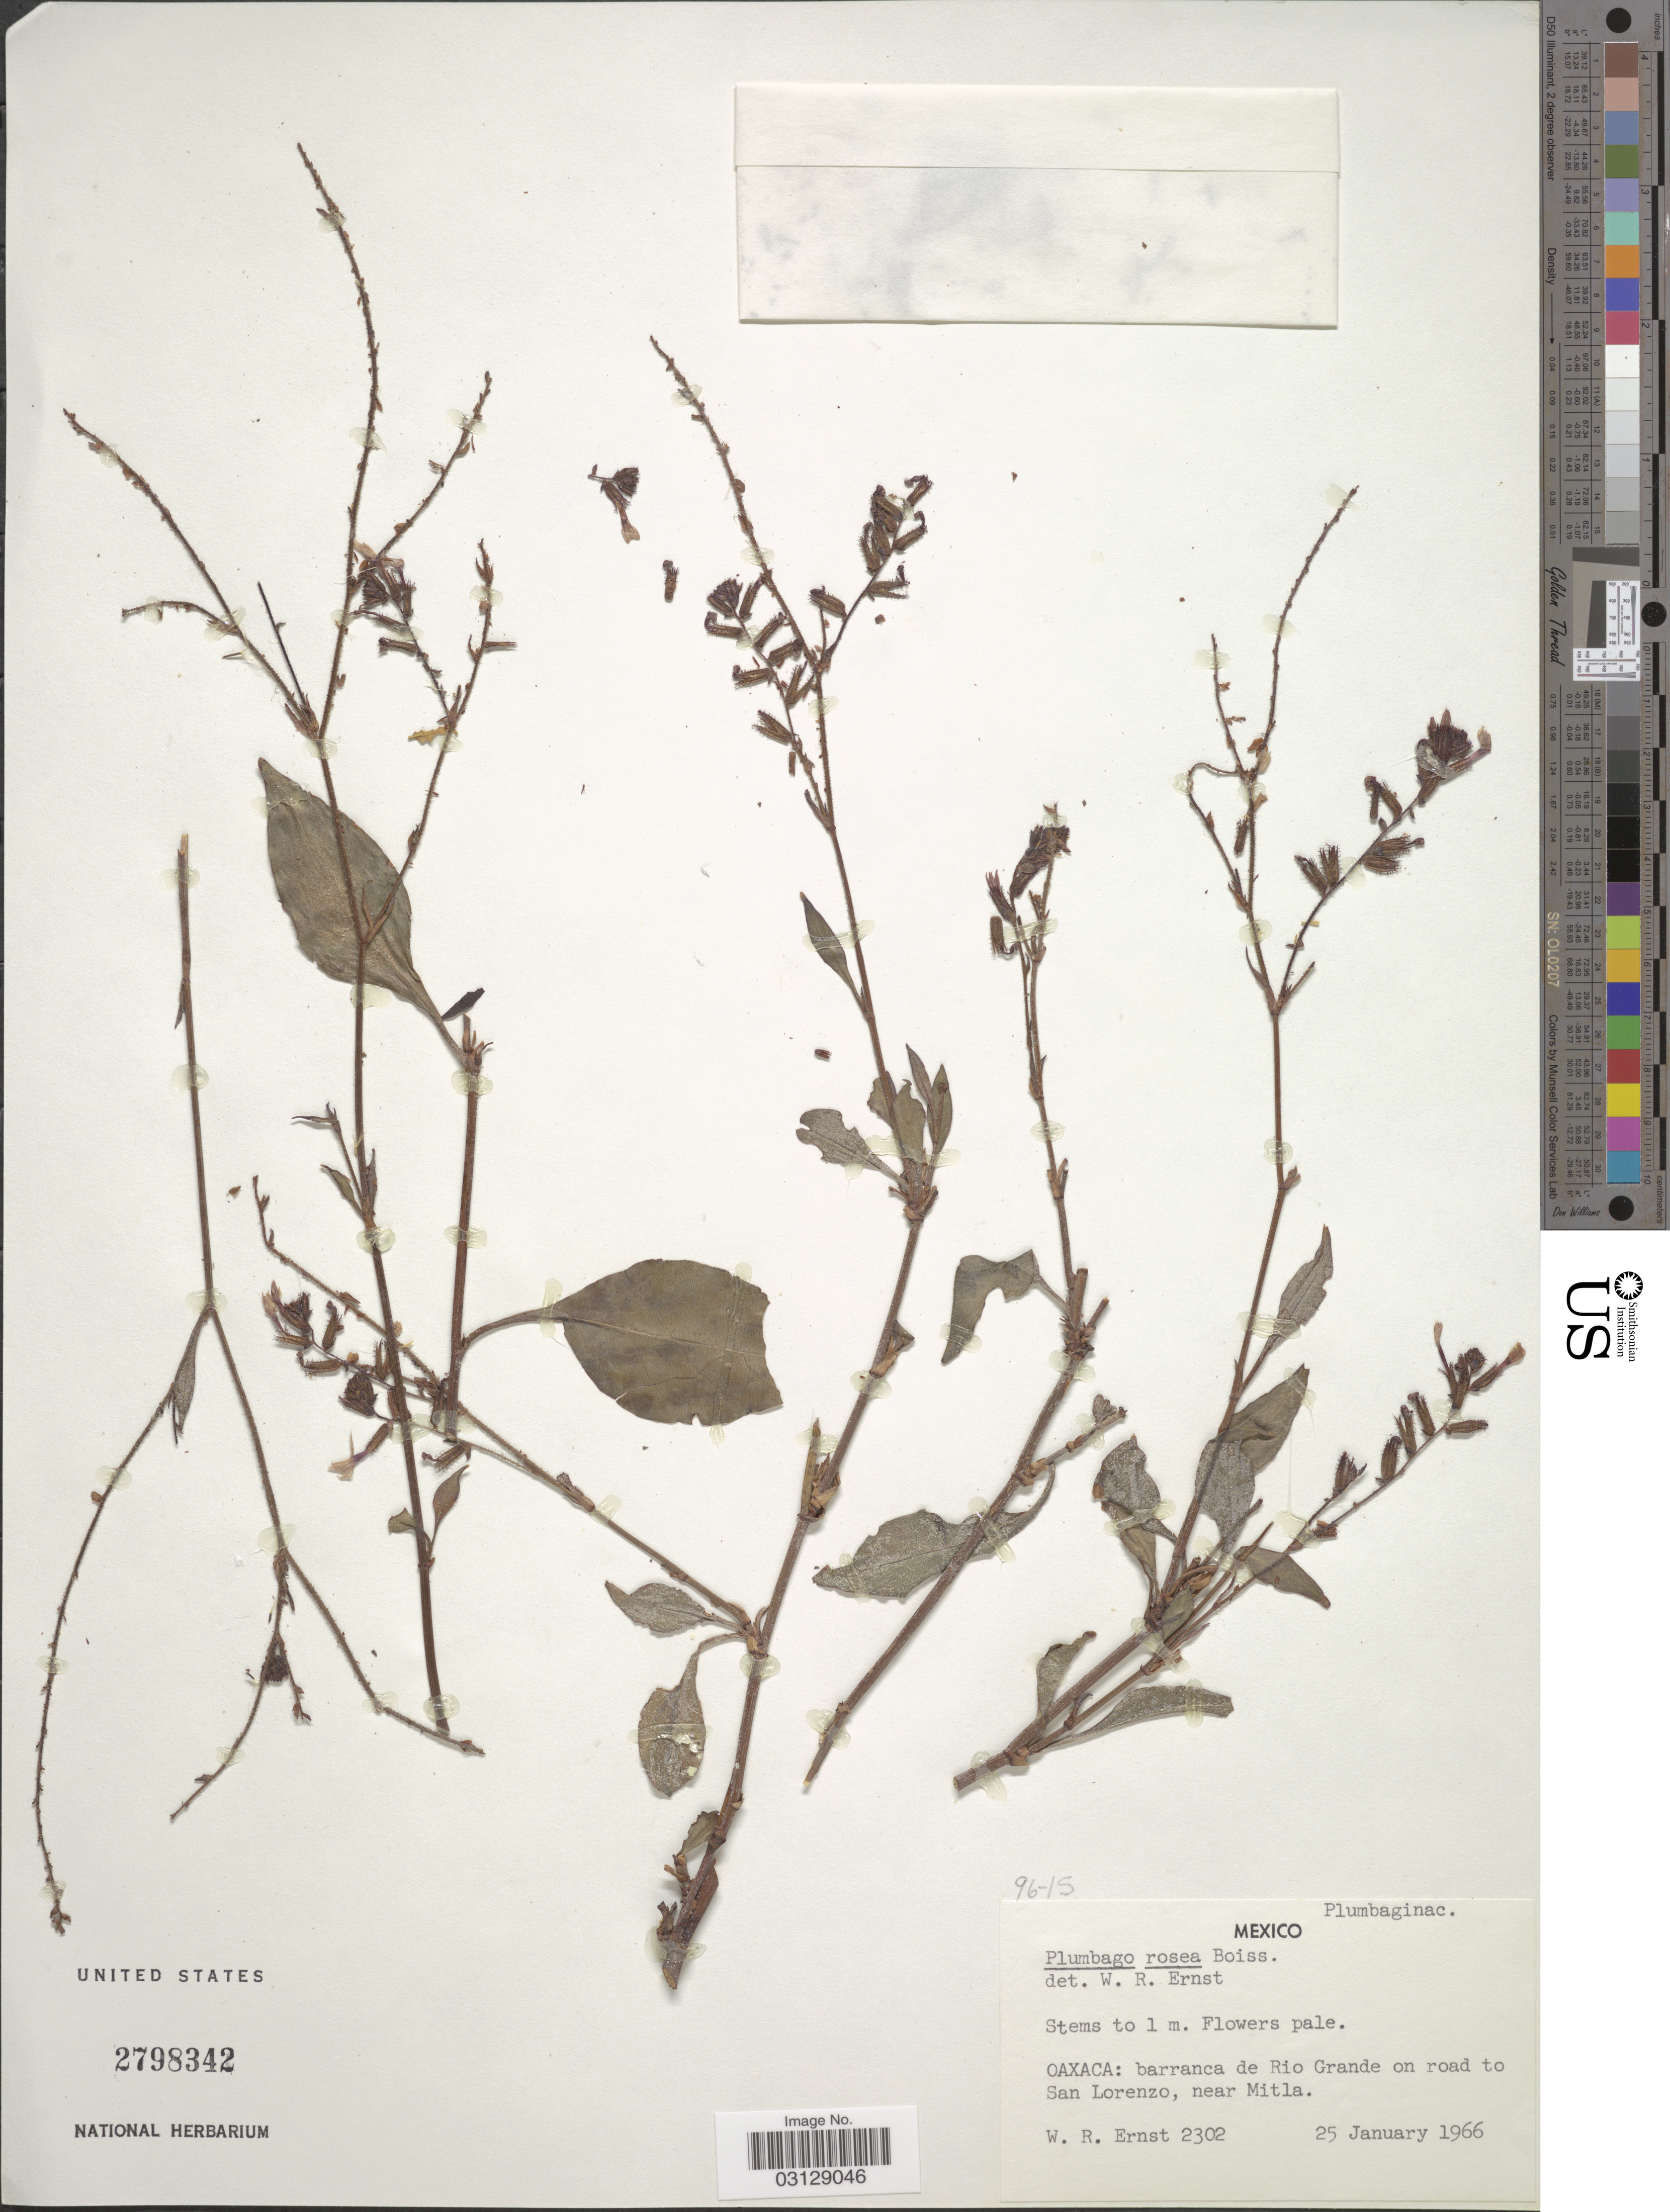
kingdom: Plantae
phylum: Tracheophyta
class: Magnoliopsida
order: Caryophyllales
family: Plumbaginaceae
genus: Plumbago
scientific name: Plumbago rosea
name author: L.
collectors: W. R. Ernst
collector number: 2302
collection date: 1966-01-25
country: Mexico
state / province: Oaxaca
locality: Baranca de Rio Grande on road to San Lorenzo, near Mitla.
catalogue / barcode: US 2798342